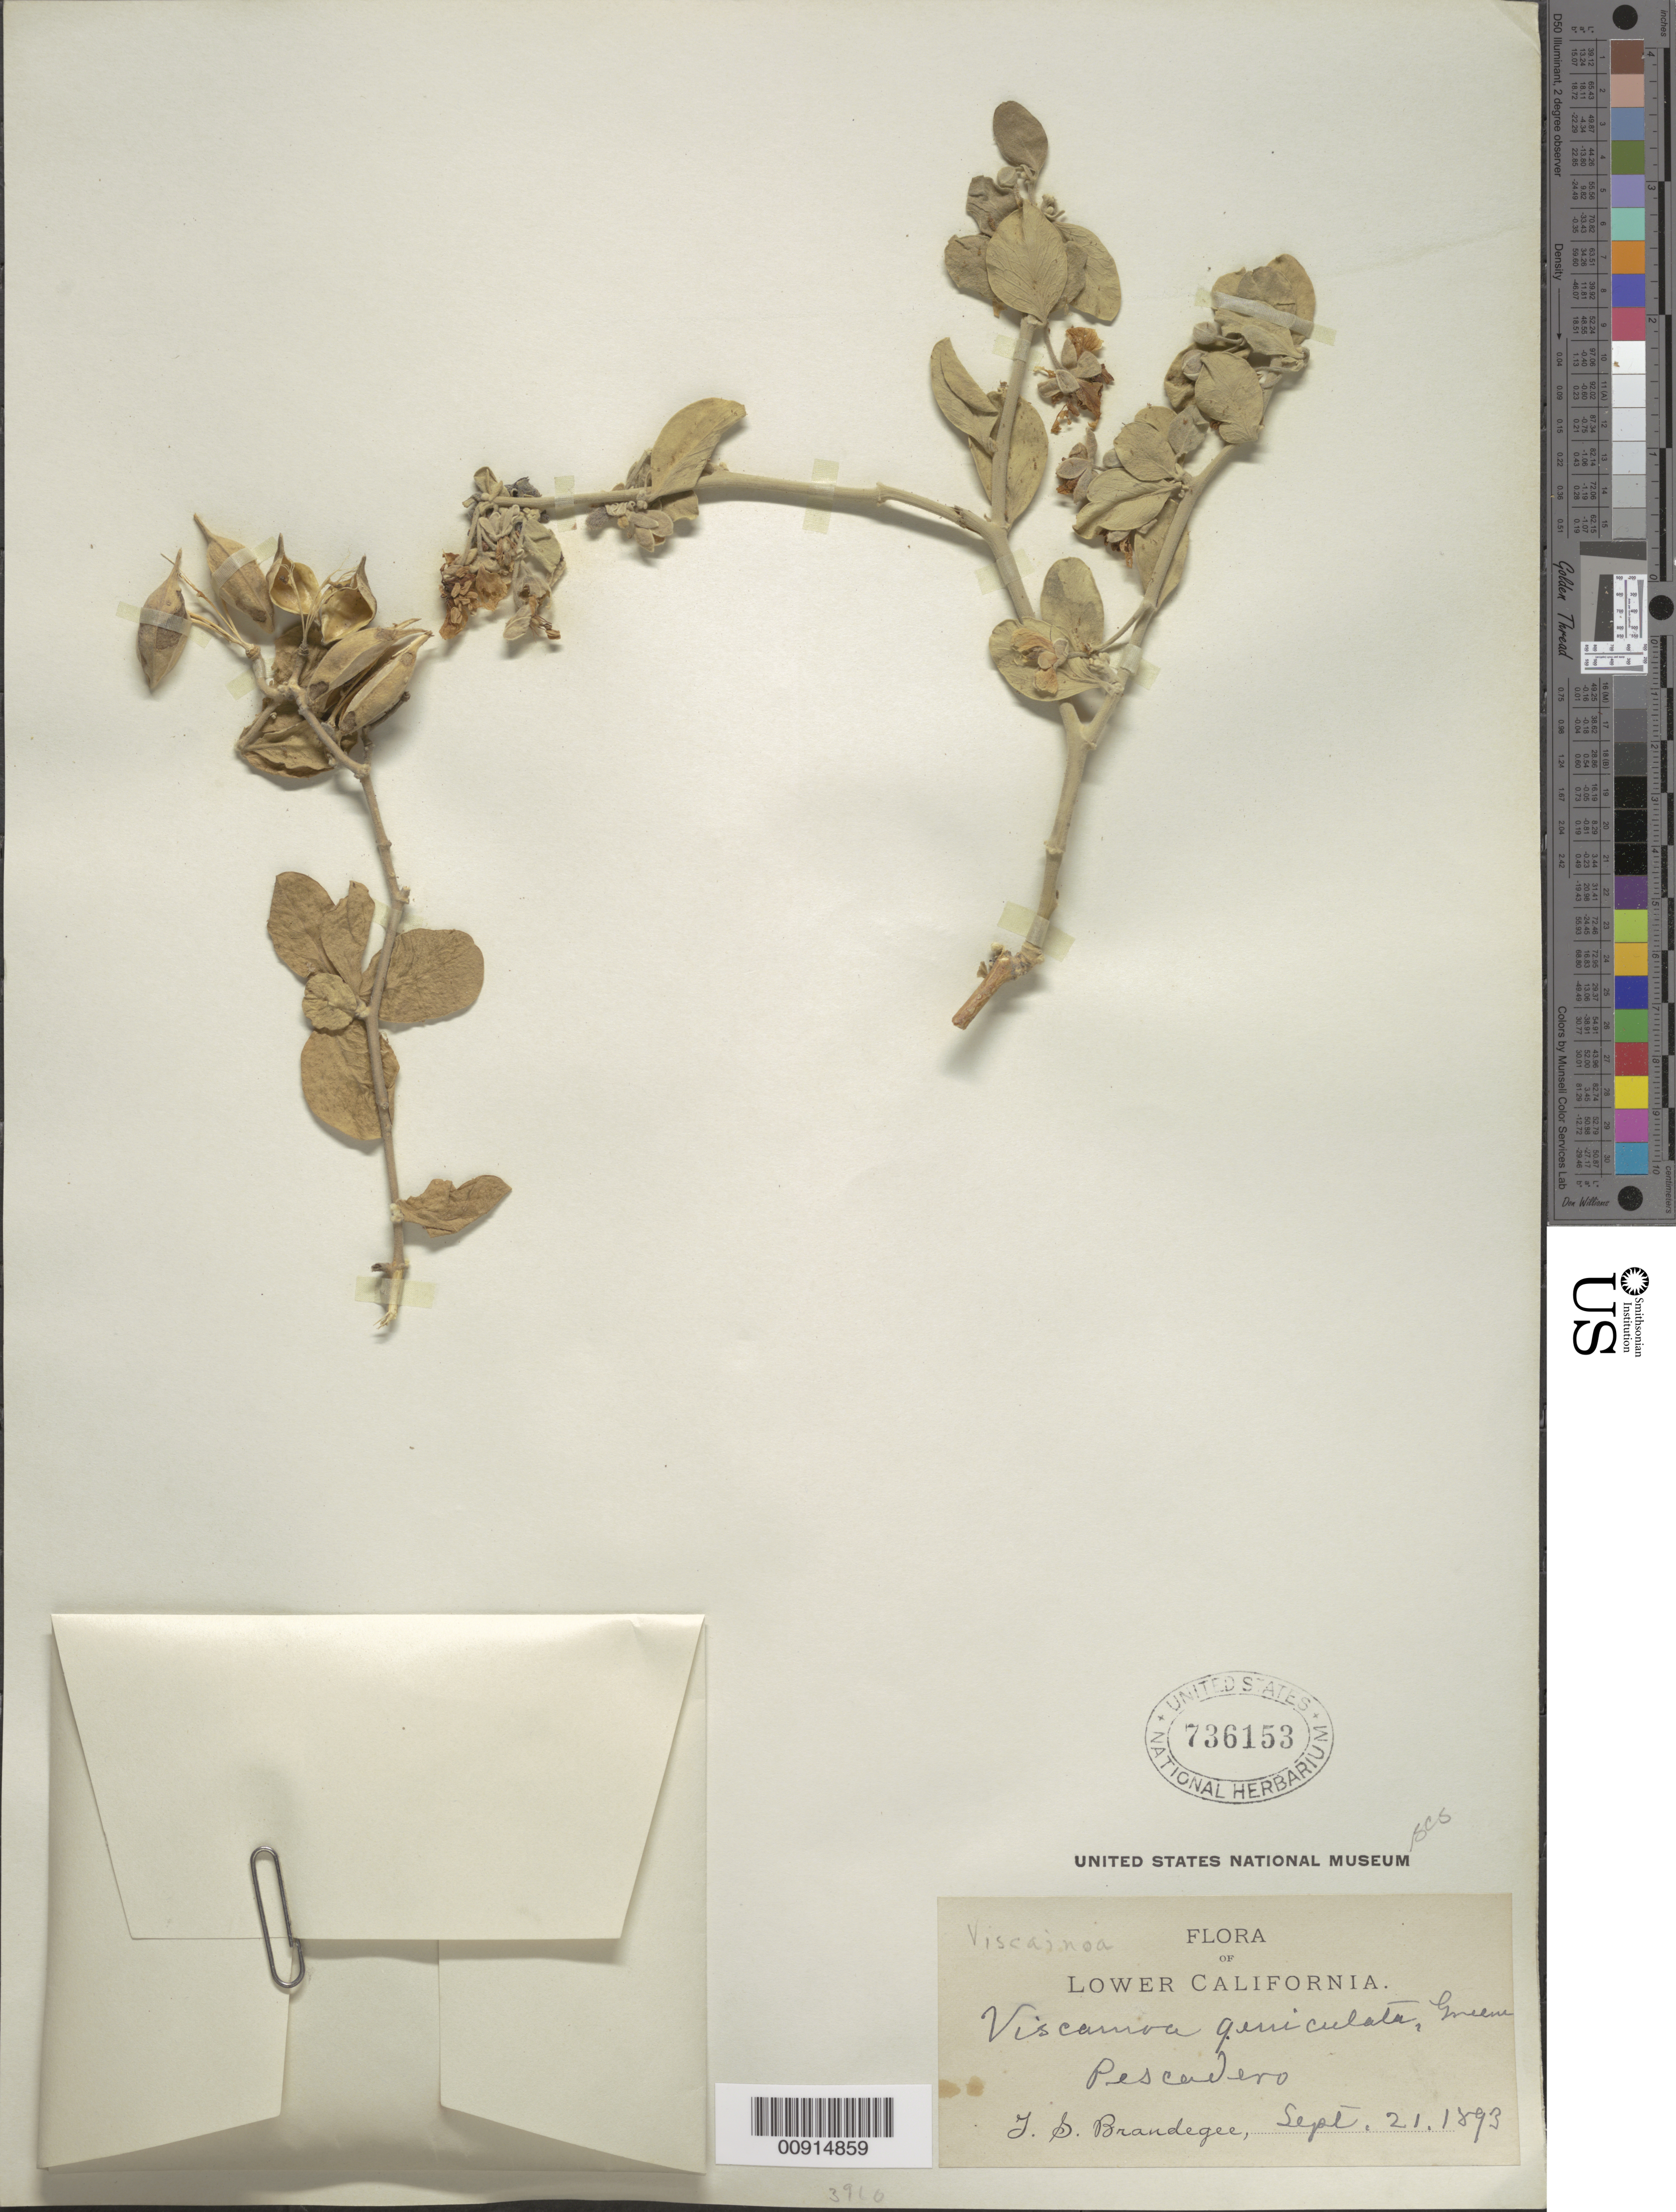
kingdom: Plantae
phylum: Tracheophyta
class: Magnoliopsida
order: Zygophyllales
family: Zygophyllaceae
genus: Viscainoa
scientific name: Viscainoa geniculata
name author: (Kellogg) Greene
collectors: T. S. Brandegee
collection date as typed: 21 Sep 1893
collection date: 1893-09-21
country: Mexico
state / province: Baja California Sur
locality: Pescadero, Lower California.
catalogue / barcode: US 736153